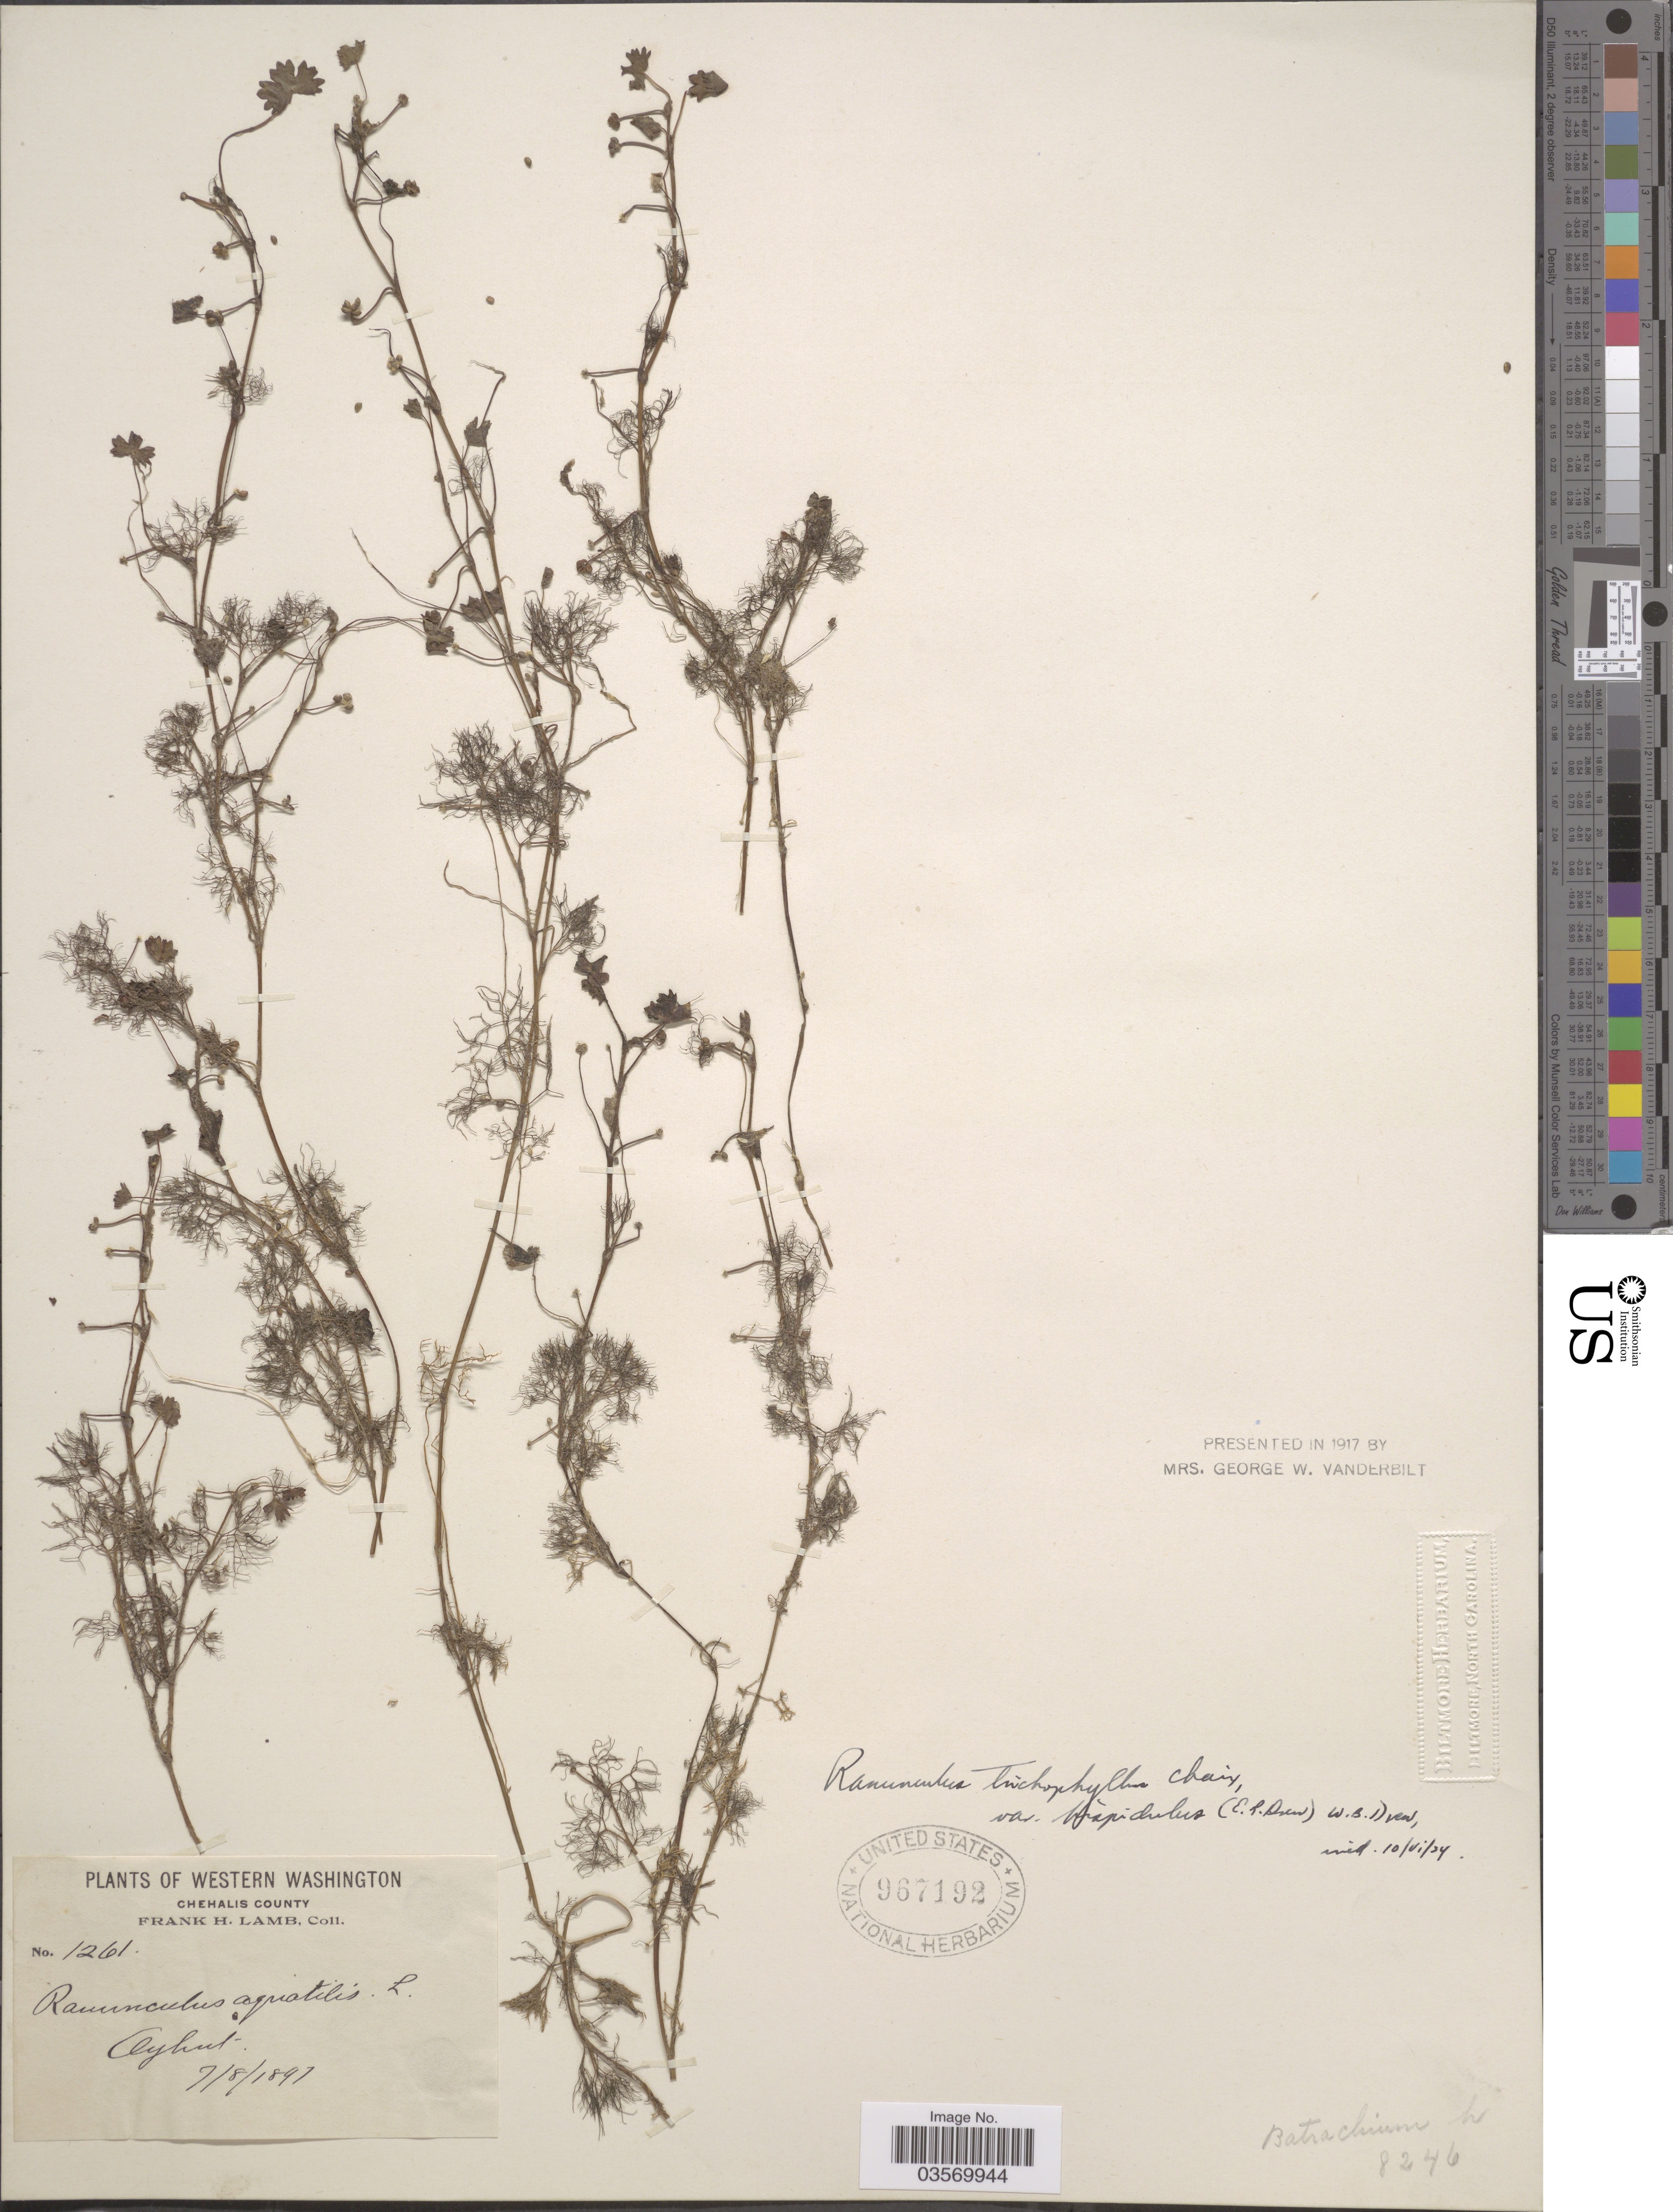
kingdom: Plantae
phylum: Tracheophyta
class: Magnoliopsida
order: Ranunculales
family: Ranunculaceae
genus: Ranunculus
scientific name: Ranunculus mongolicus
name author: (Krylov) Serg.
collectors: F. H. Lamb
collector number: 1261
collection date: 1897-07-08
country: United States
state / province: Washington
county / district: Grays Harbor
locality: Western Washington. Oyhut.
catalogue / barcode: US 967192